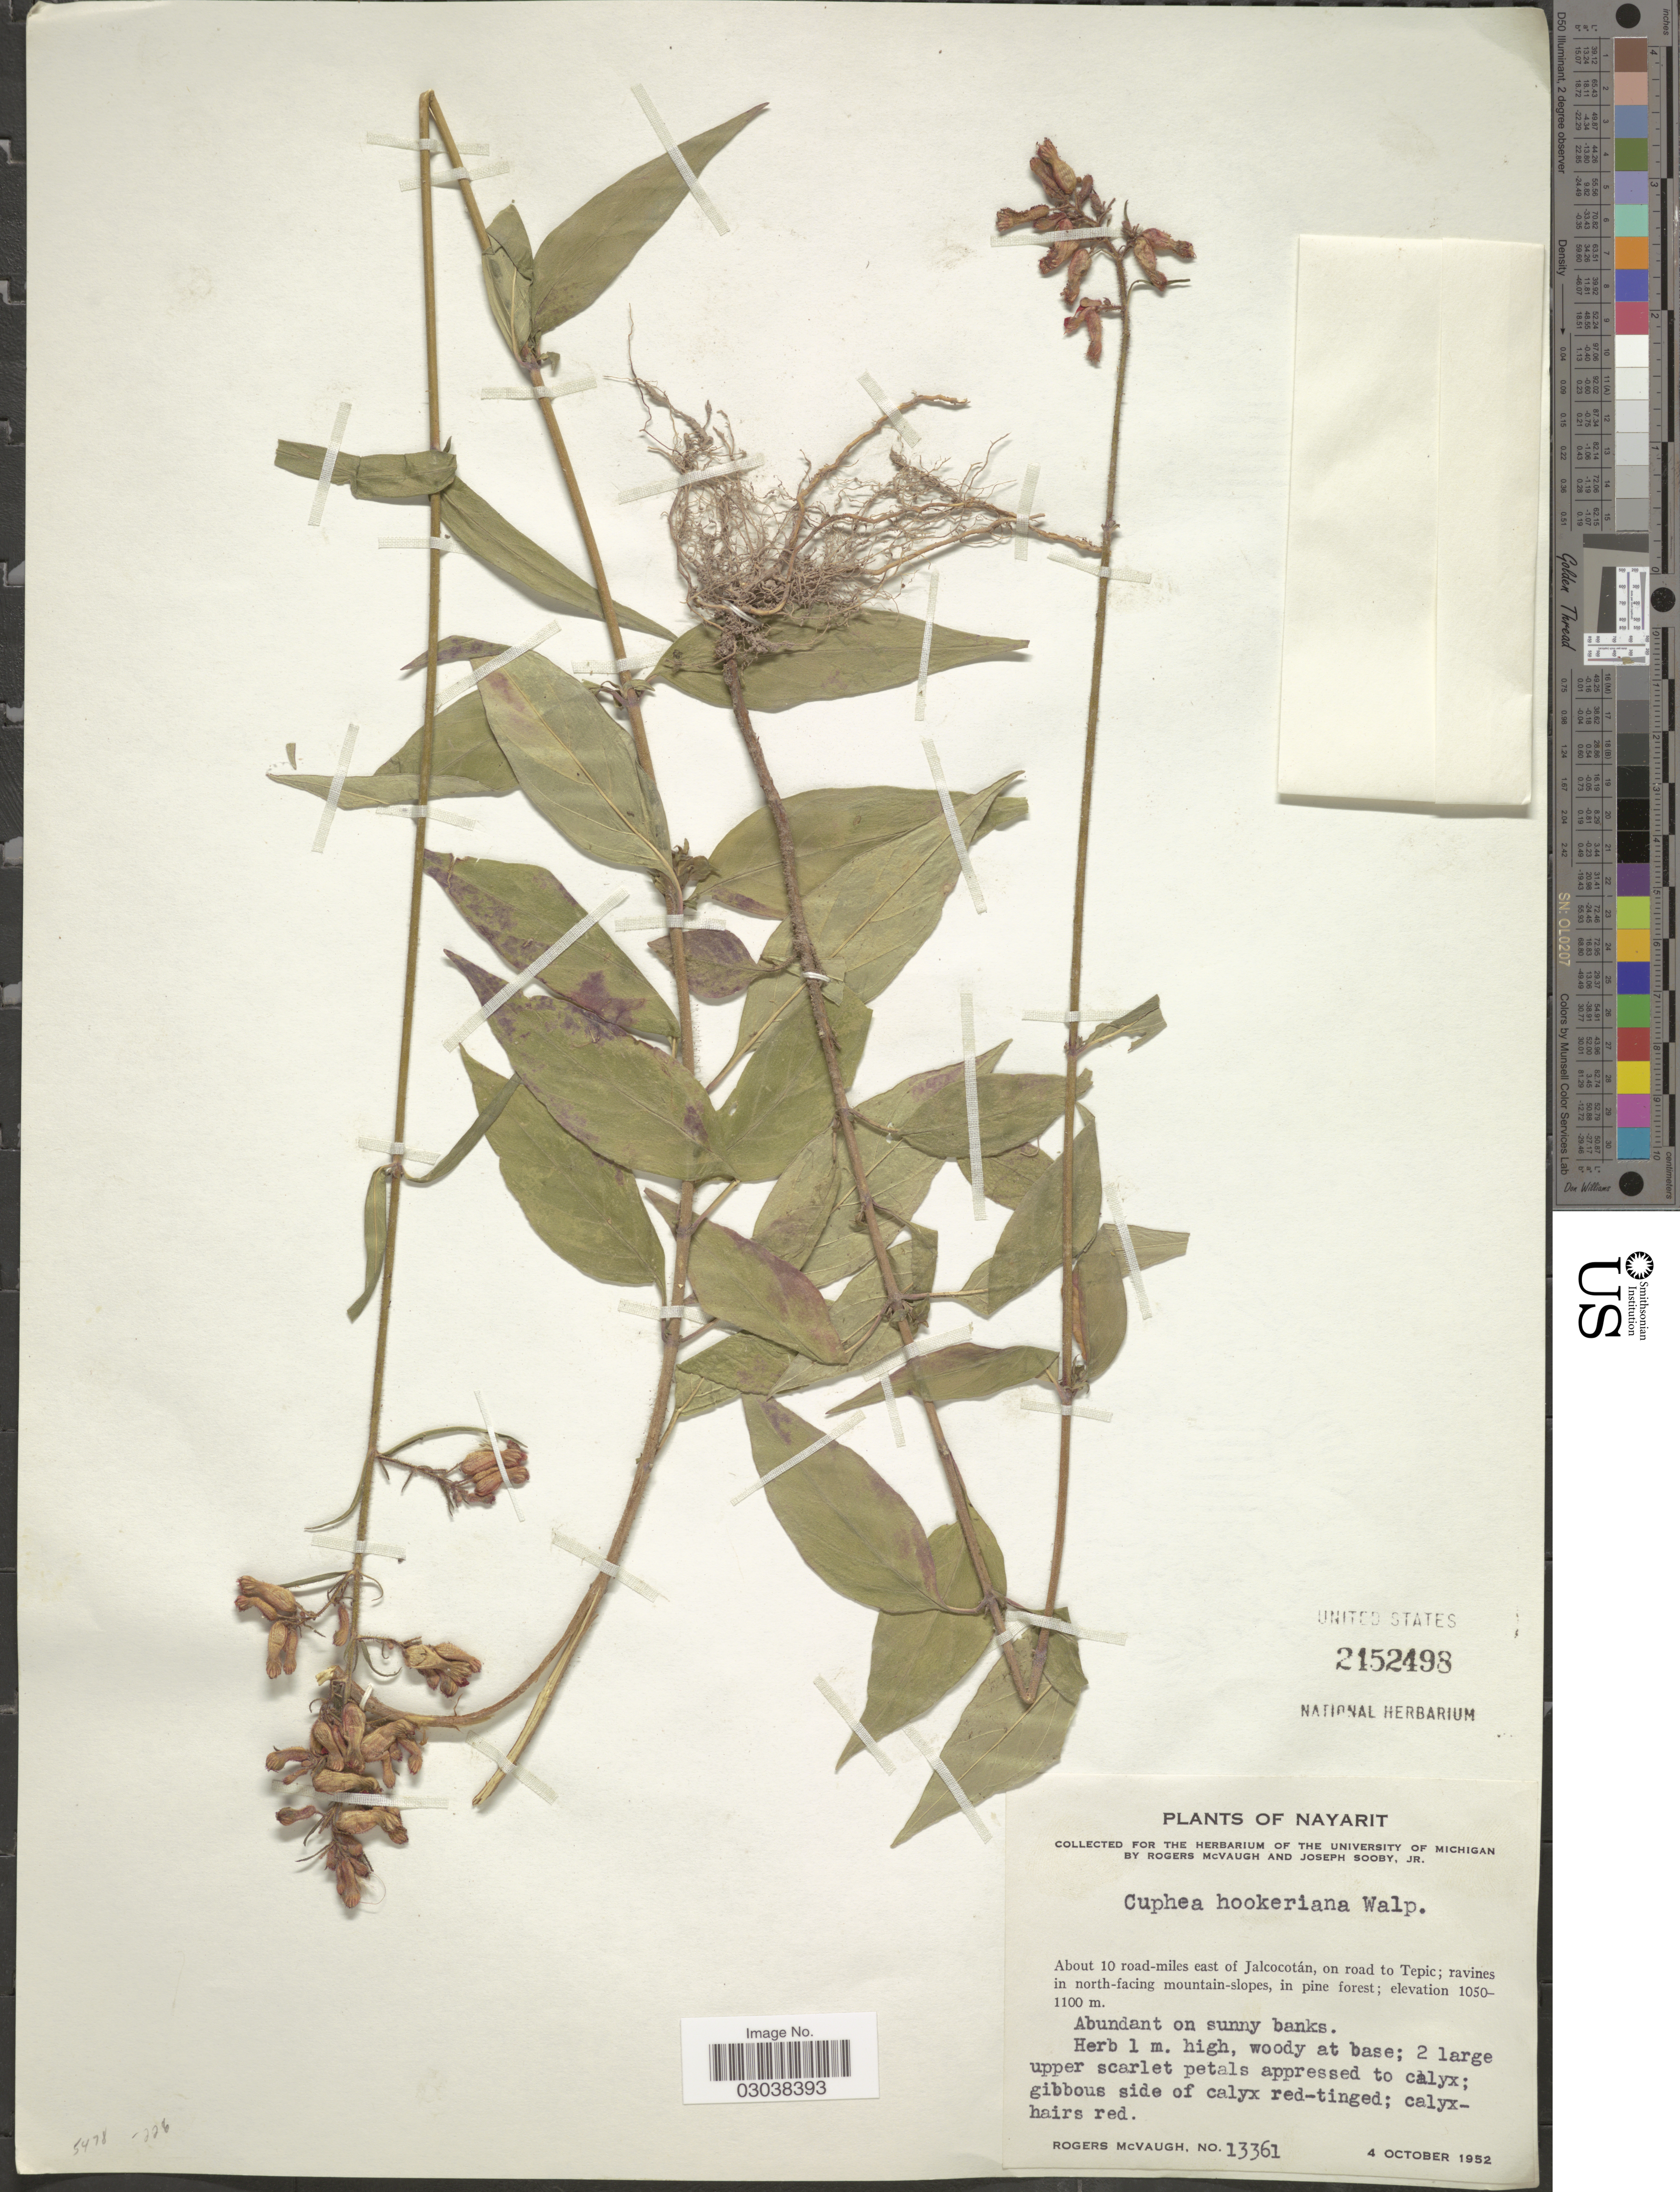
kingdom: Plantae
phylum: Tracheophyta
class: Magnoliopsida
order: Myrtales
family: Lythraceae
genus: Cuphea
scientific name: Cuphea hookeriana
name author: Walp.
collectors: R. McVaugh & J. Sooby Jr.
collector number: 13361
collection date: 1952-10-04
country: Mexico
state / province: Nayarit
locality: About 10 road-miles east of Jalcocotán, on road to Tepic; ravines in north-facing mountain-slopes.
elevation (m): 1050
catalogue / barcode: US 2152498